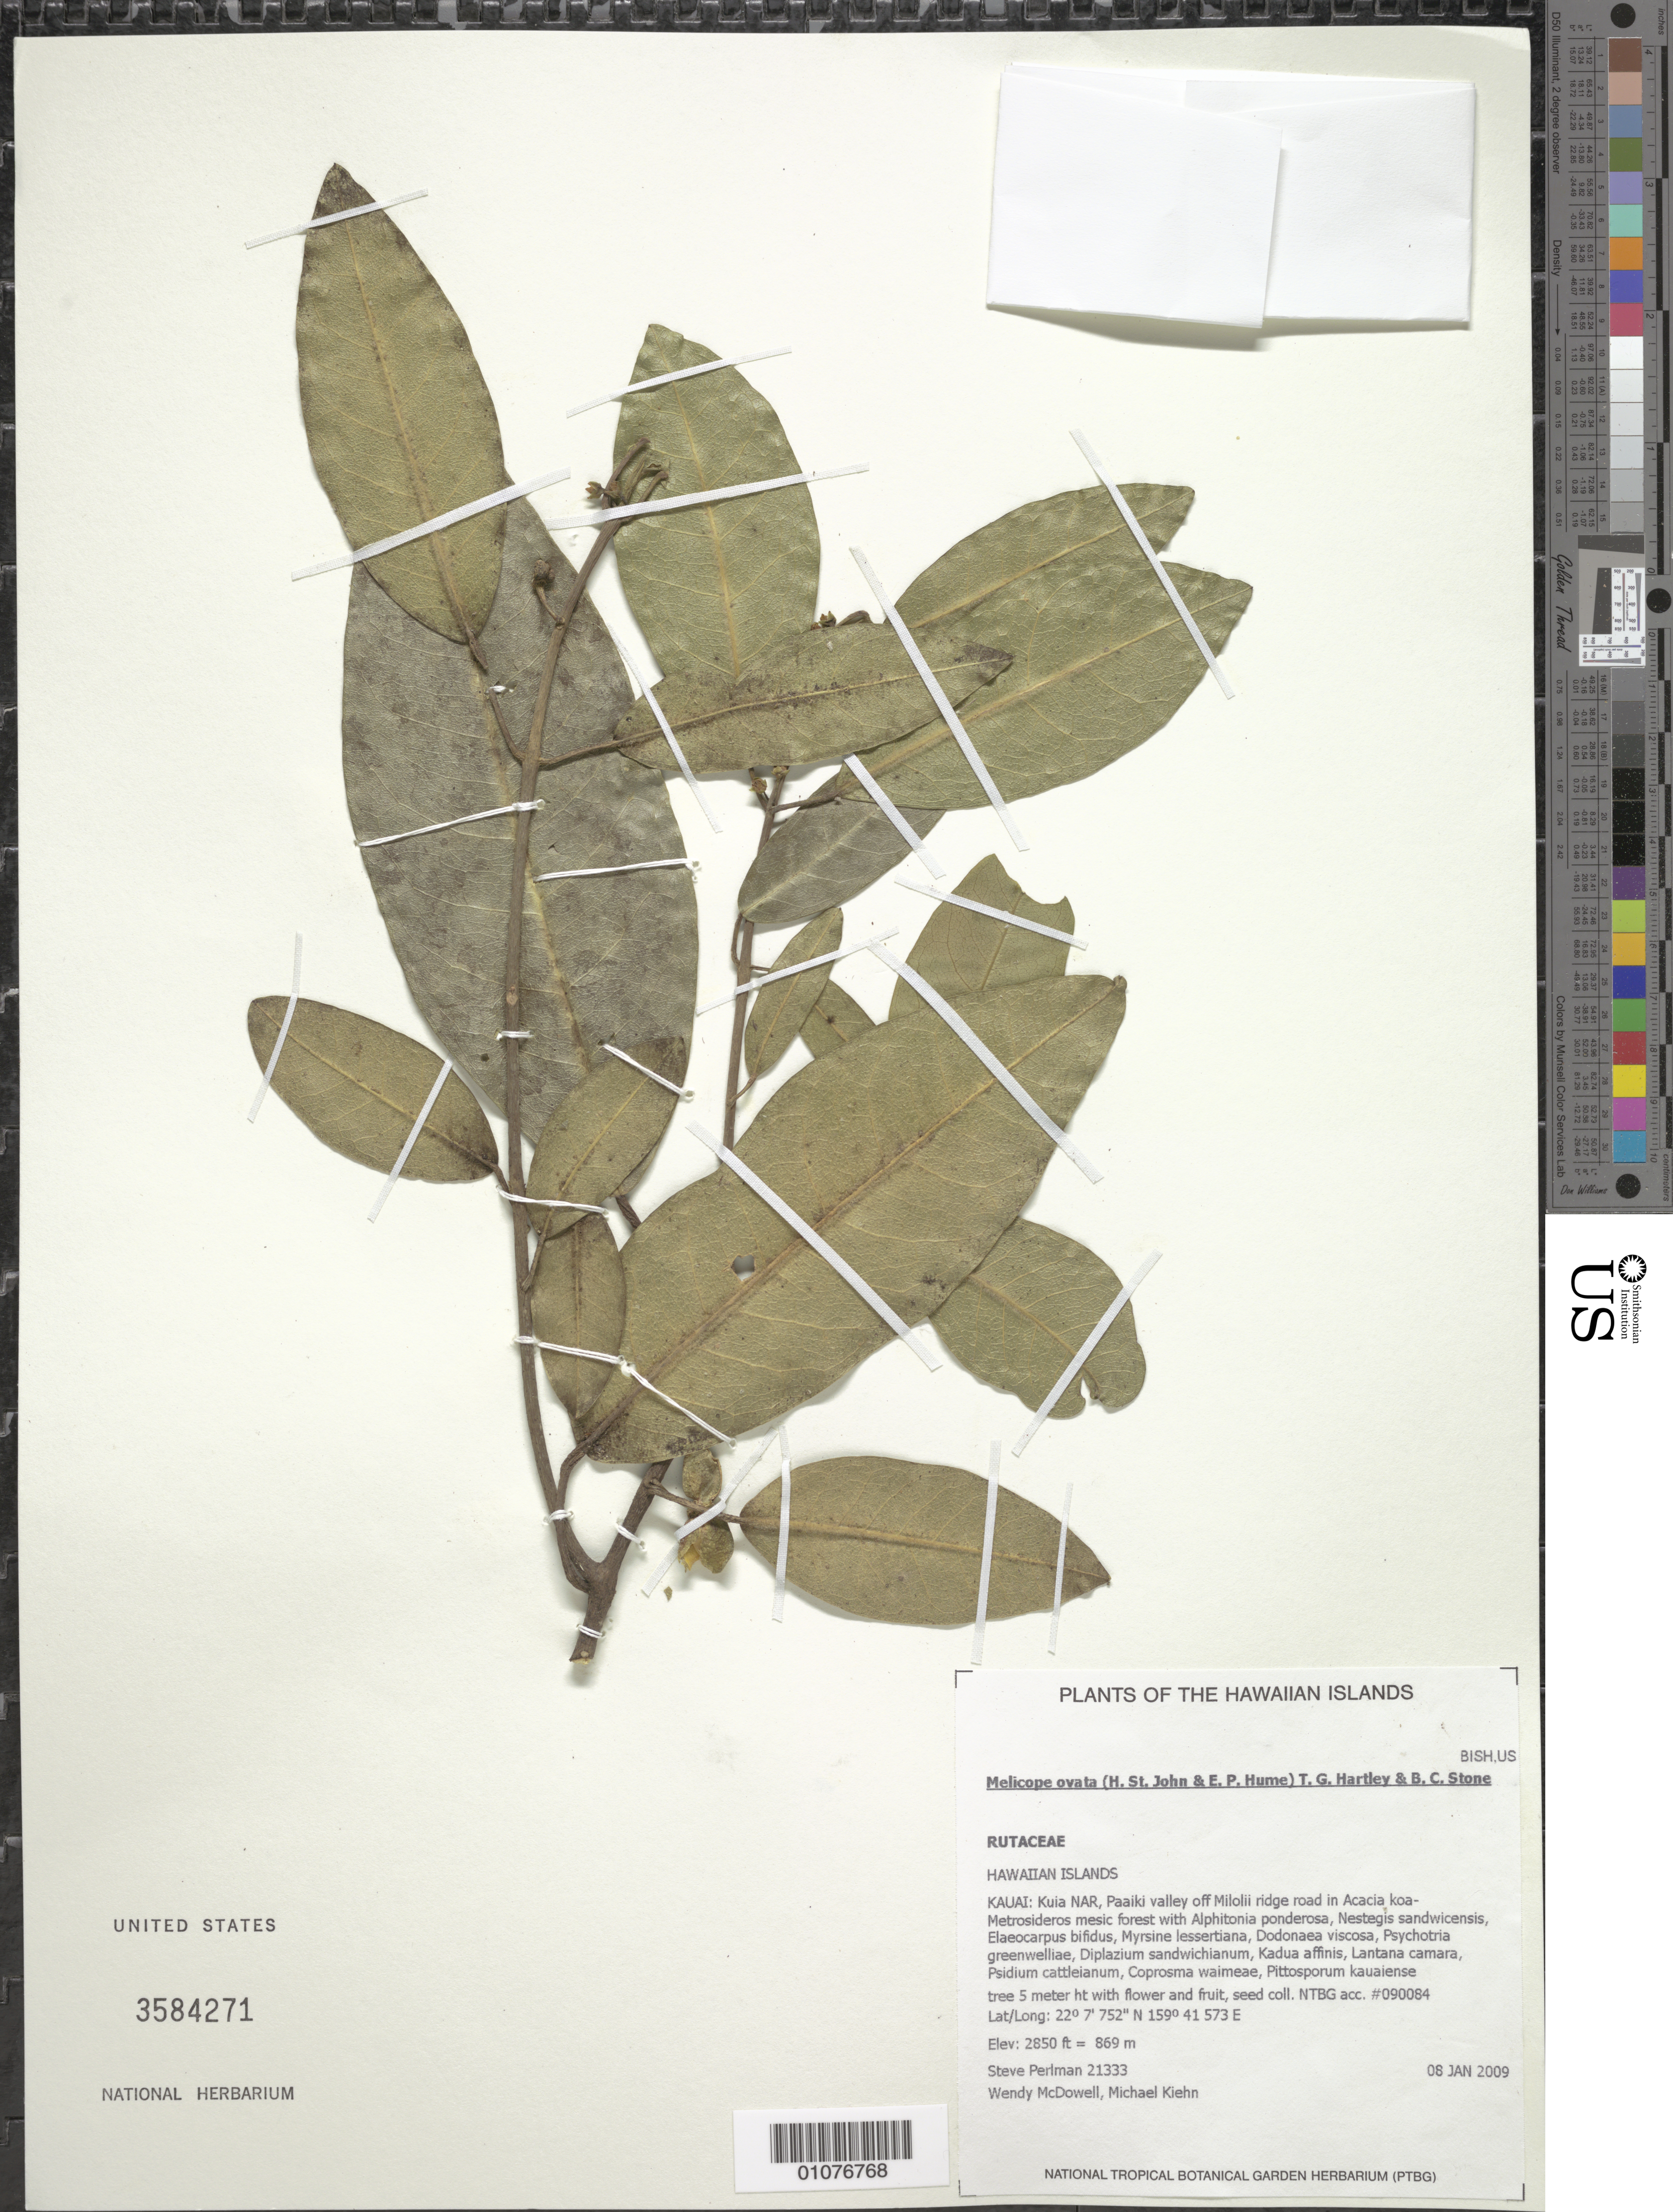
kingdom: Plantae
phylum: Tracheophyta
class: Magnoliopsida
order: Sapindales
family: Rutaceae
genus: Melicope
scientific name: Melicope ovata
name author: (H. St. John & E.P. Hume) T.G. Hartley & B.C. Stone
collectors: S. P. Perlman, W. McDowell & M. Kiehn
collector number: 21333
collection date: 2009-01-08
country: United States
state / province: Hawaii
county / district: Kaui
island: Kaua'i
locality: Kuia NAR, Paaiki valley off Milolii ridge road.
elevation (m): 869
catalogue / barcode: US 3584271